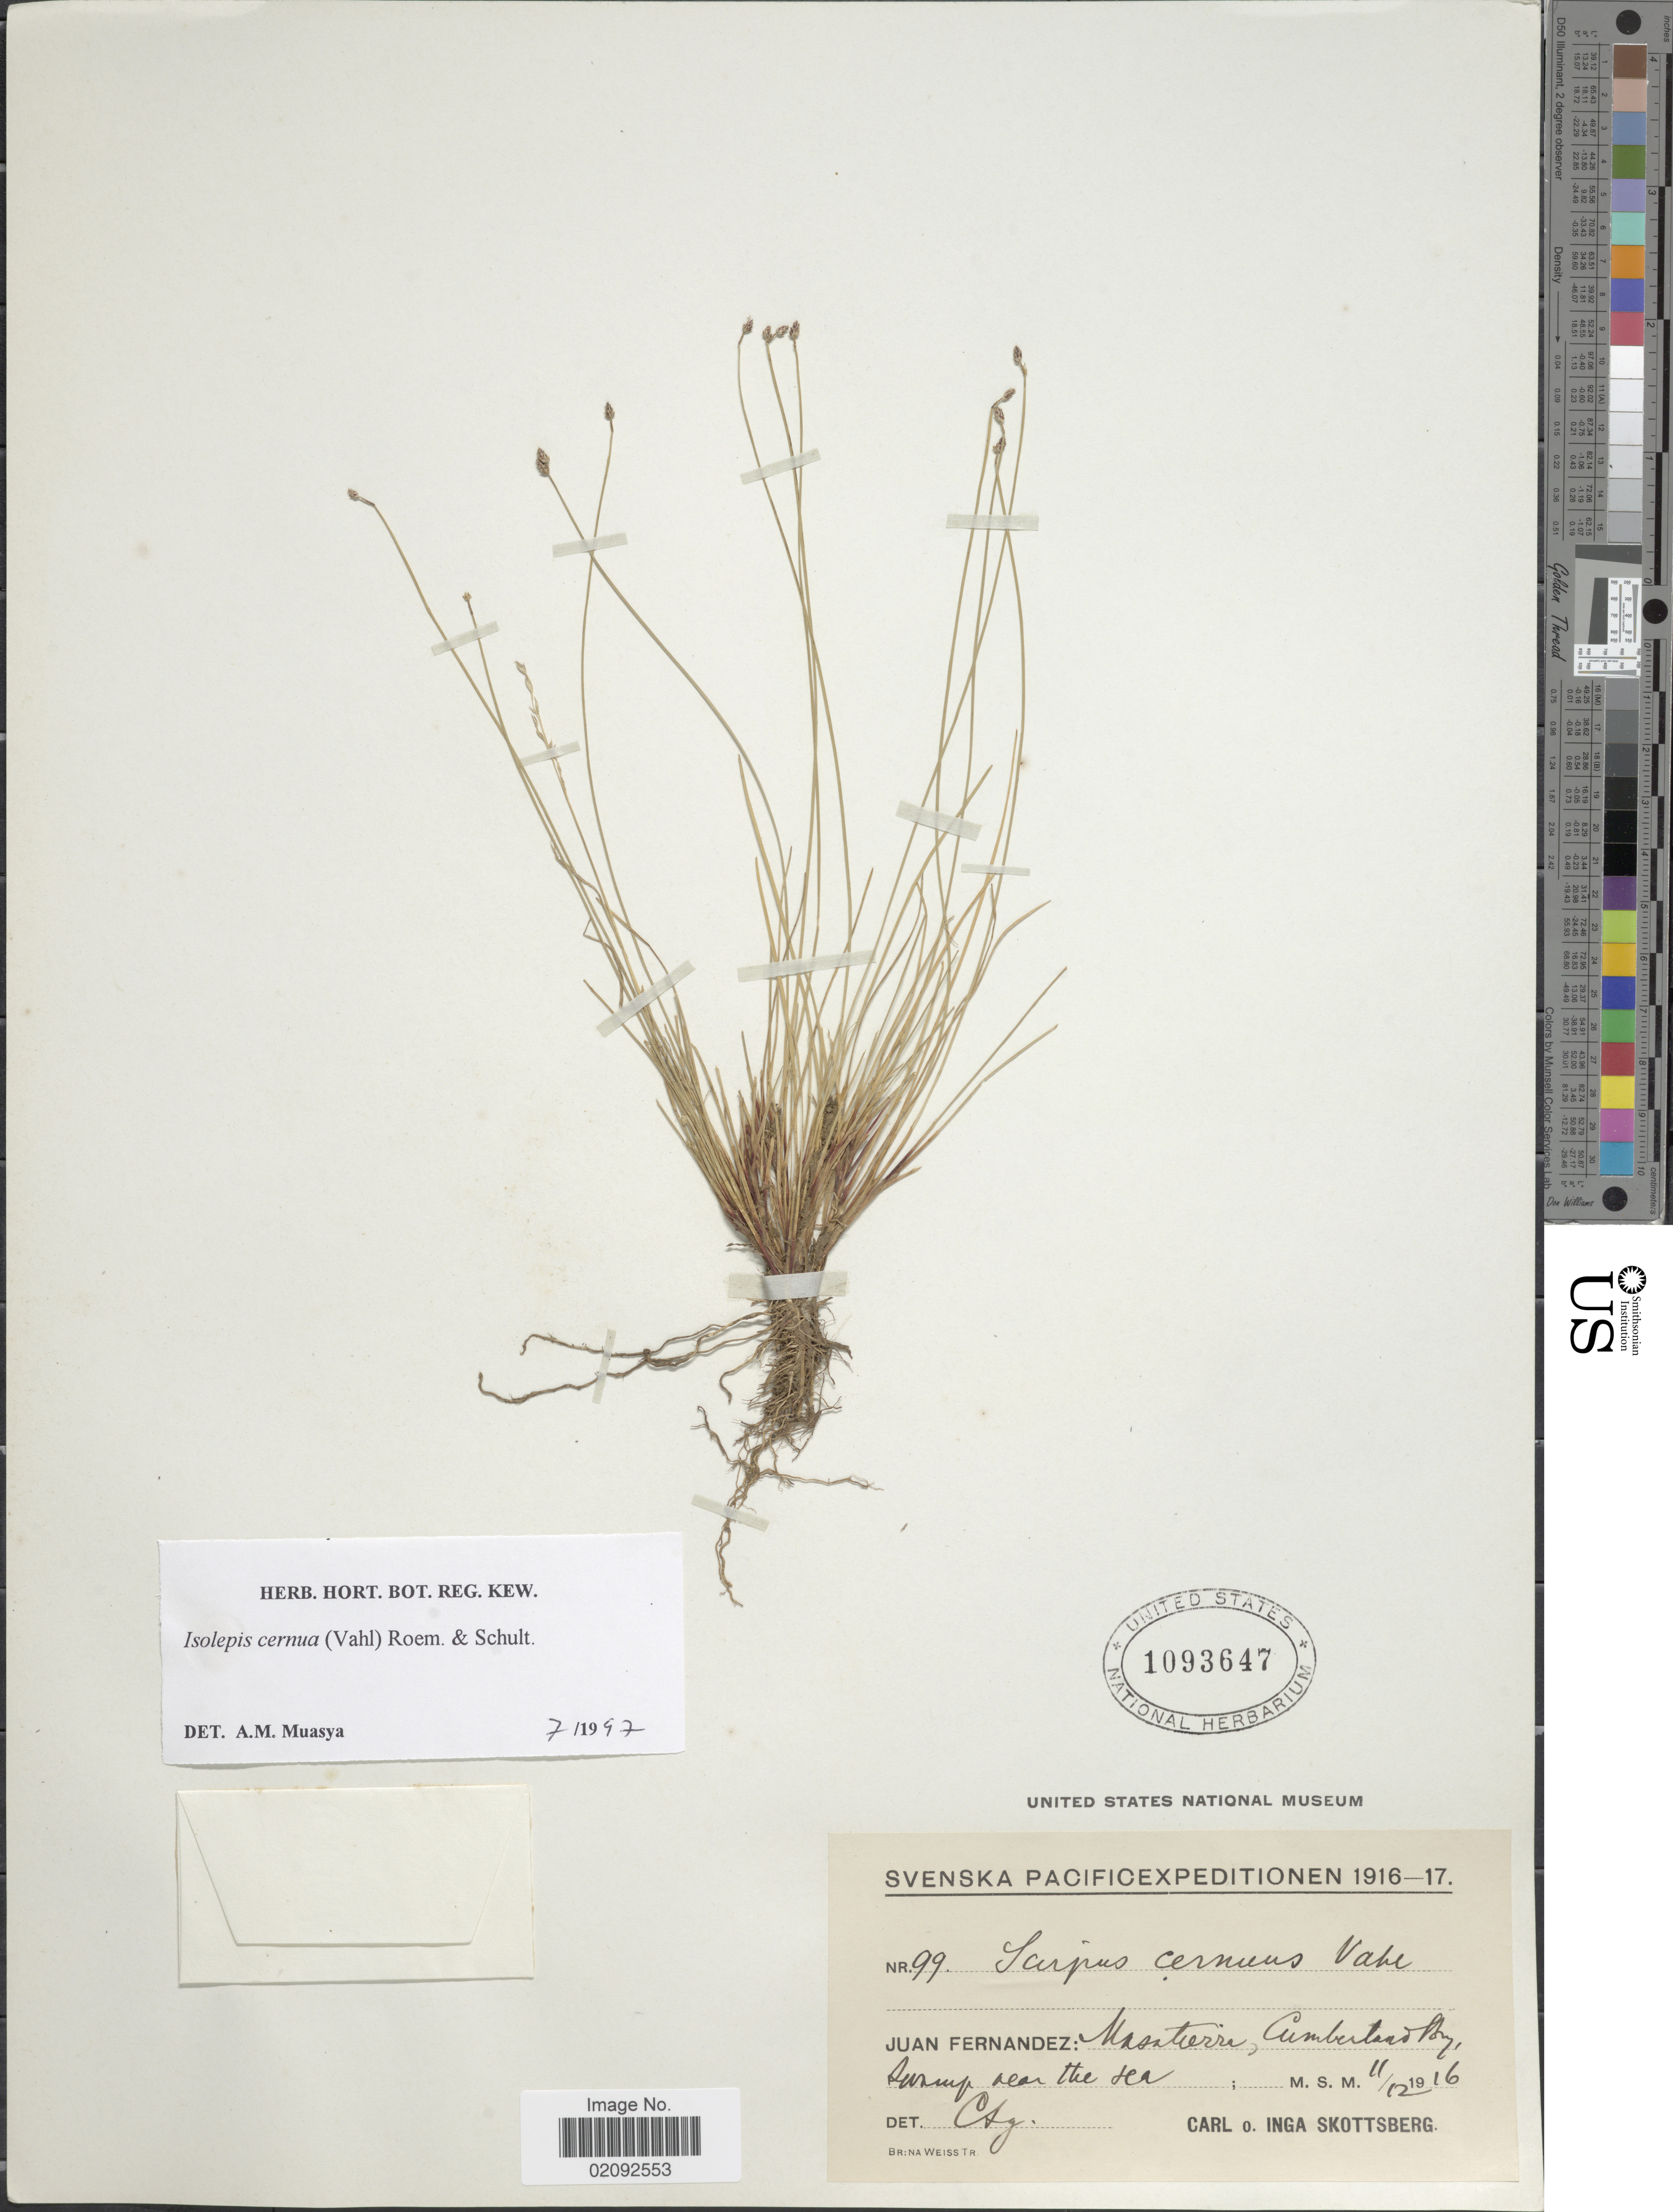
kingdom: Plantae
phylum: Tracheophyta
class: Liliopsida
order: Poales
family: Cyperaceae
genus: Isolepis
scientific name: Isolepis cernua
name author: (Vahl) Roem. & Schult.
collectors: I. Skottsberg & C. Skottsberg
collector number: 99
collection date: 1916-12-11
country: Chile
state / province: Valparaíso (V)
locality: Juan Fernandez: Masatierra, Cumberland Bay, swamp near the sea.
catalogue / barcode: US 1093647